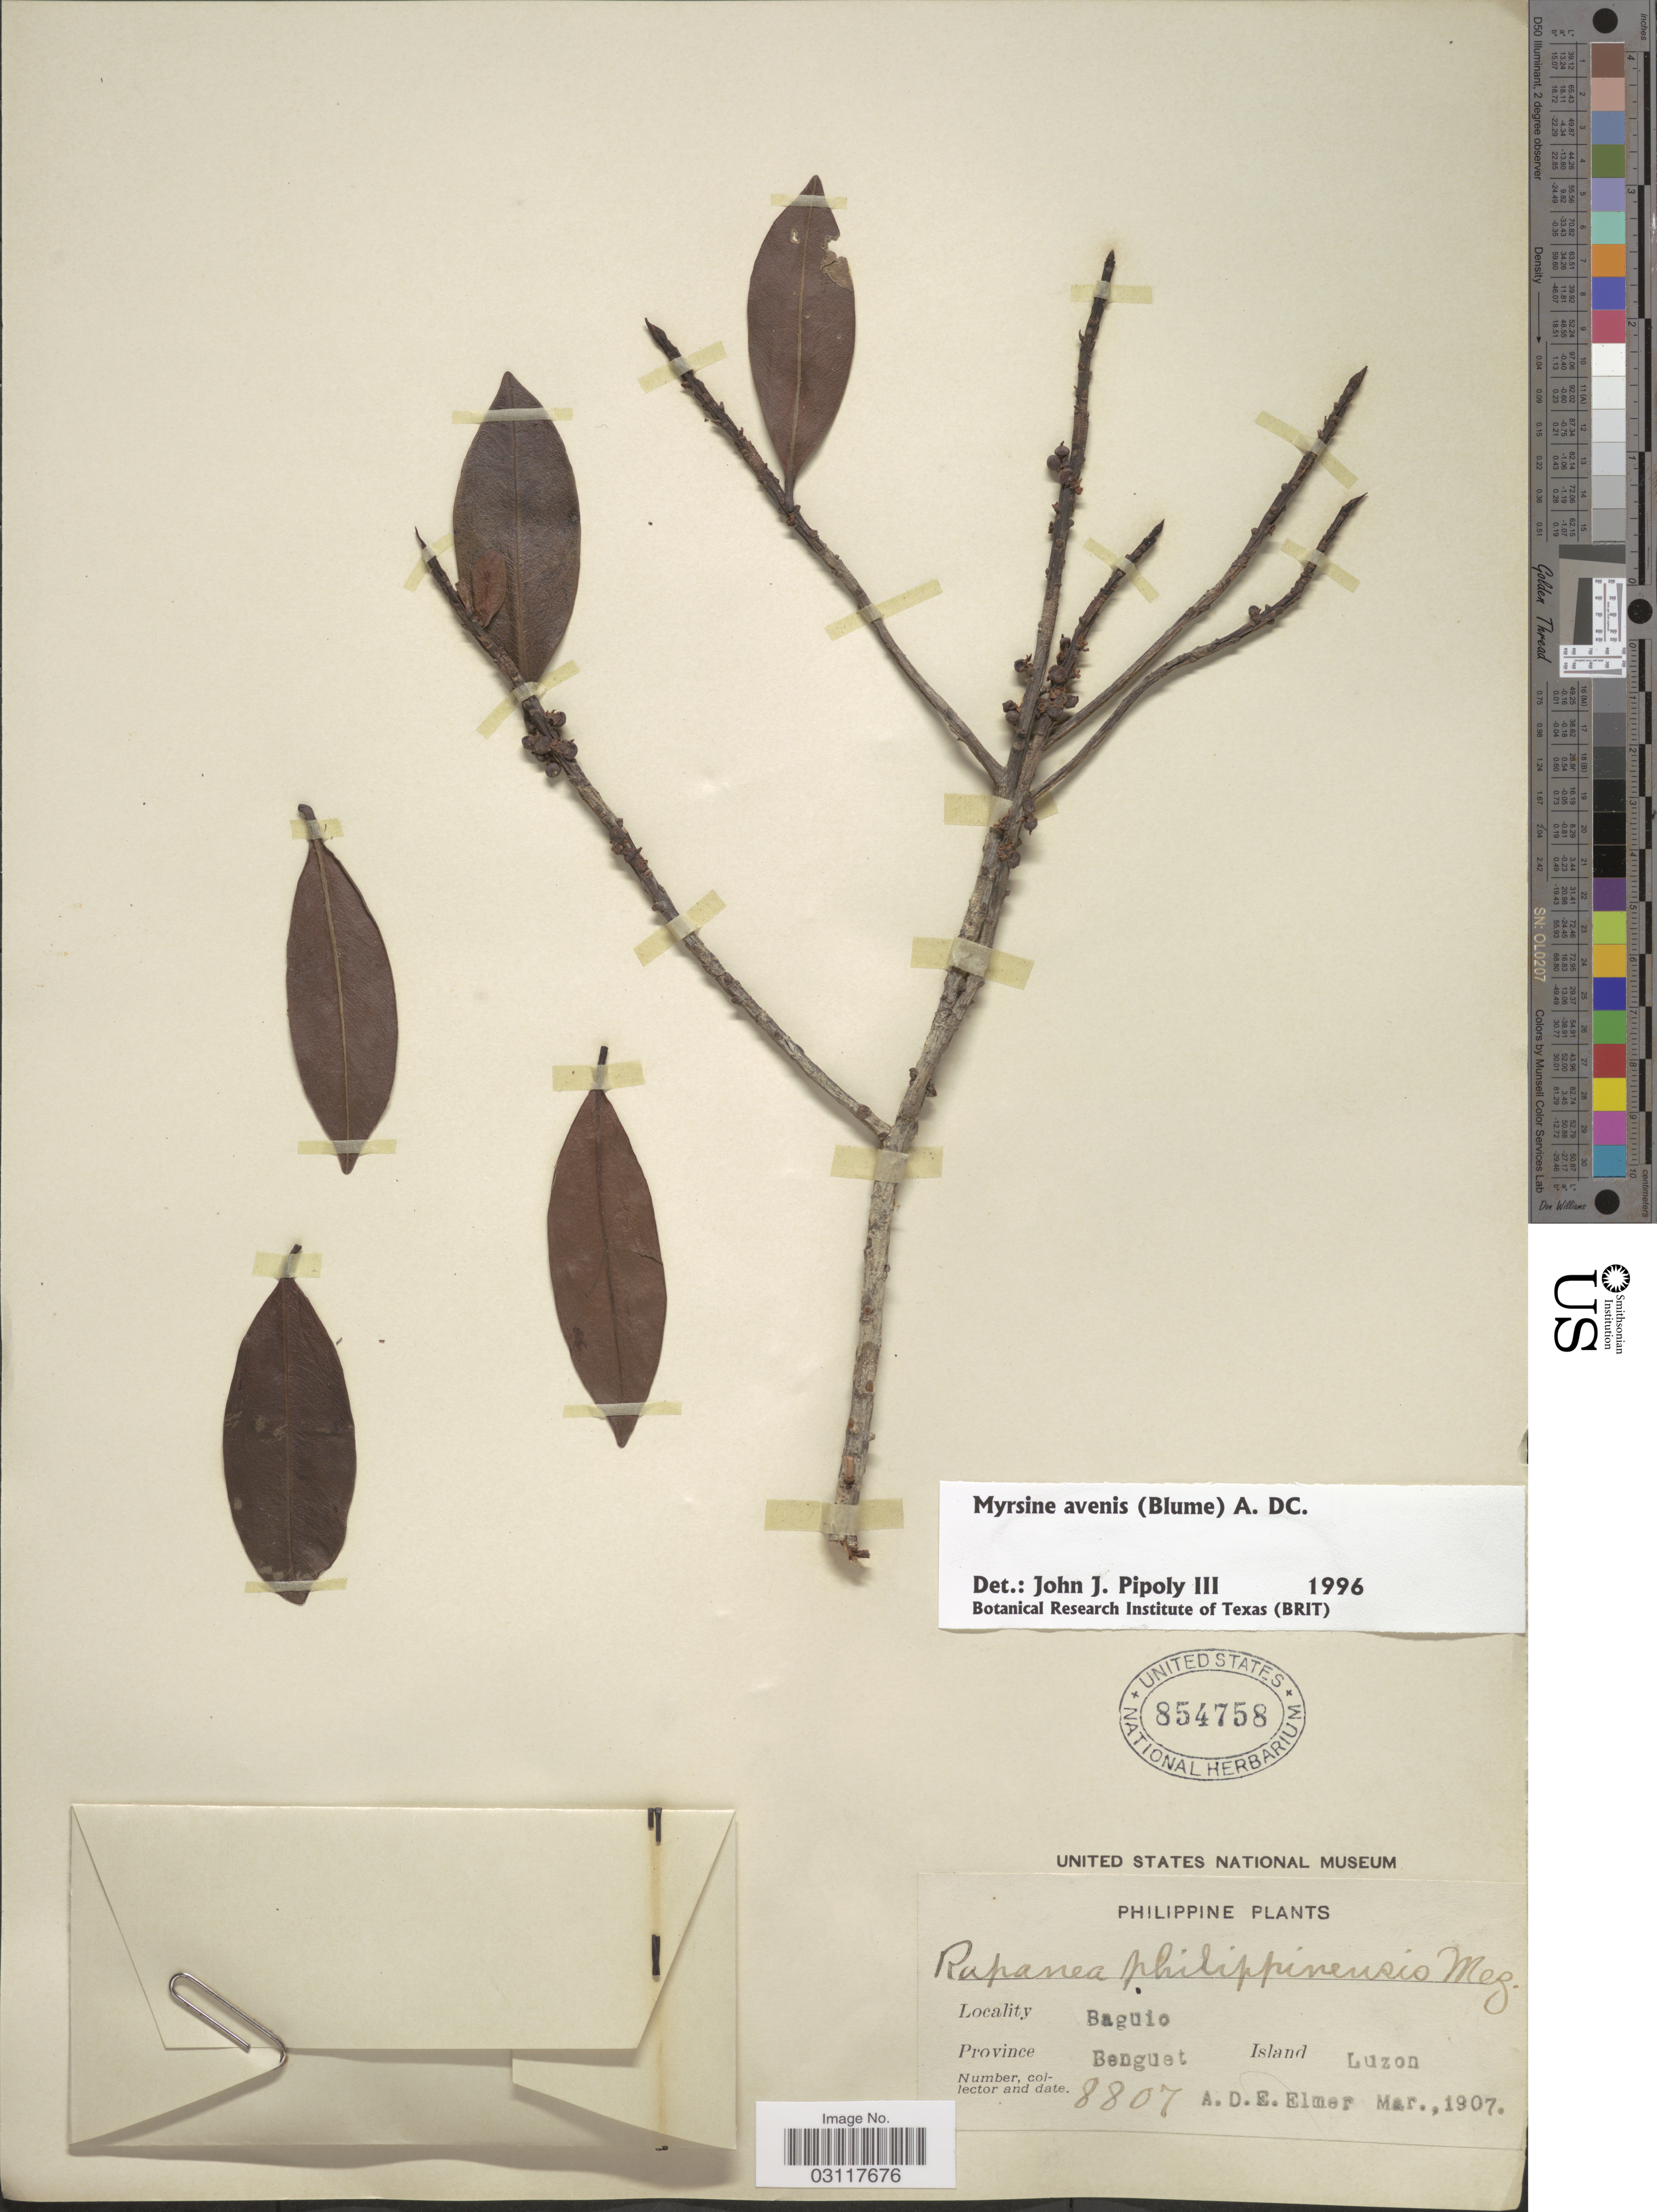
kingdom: Plantae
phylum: Tracheophyta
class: Magnoliopsida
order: Ericales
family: Primulaceae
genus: Myrsine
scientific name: Myrsine avenis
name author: A. DC.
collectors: A. D. E. Elmer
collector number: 8807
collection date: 1907-03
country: Philippines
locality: Baguio, Province Benguet, Island Luzon.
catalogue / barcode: US 854758